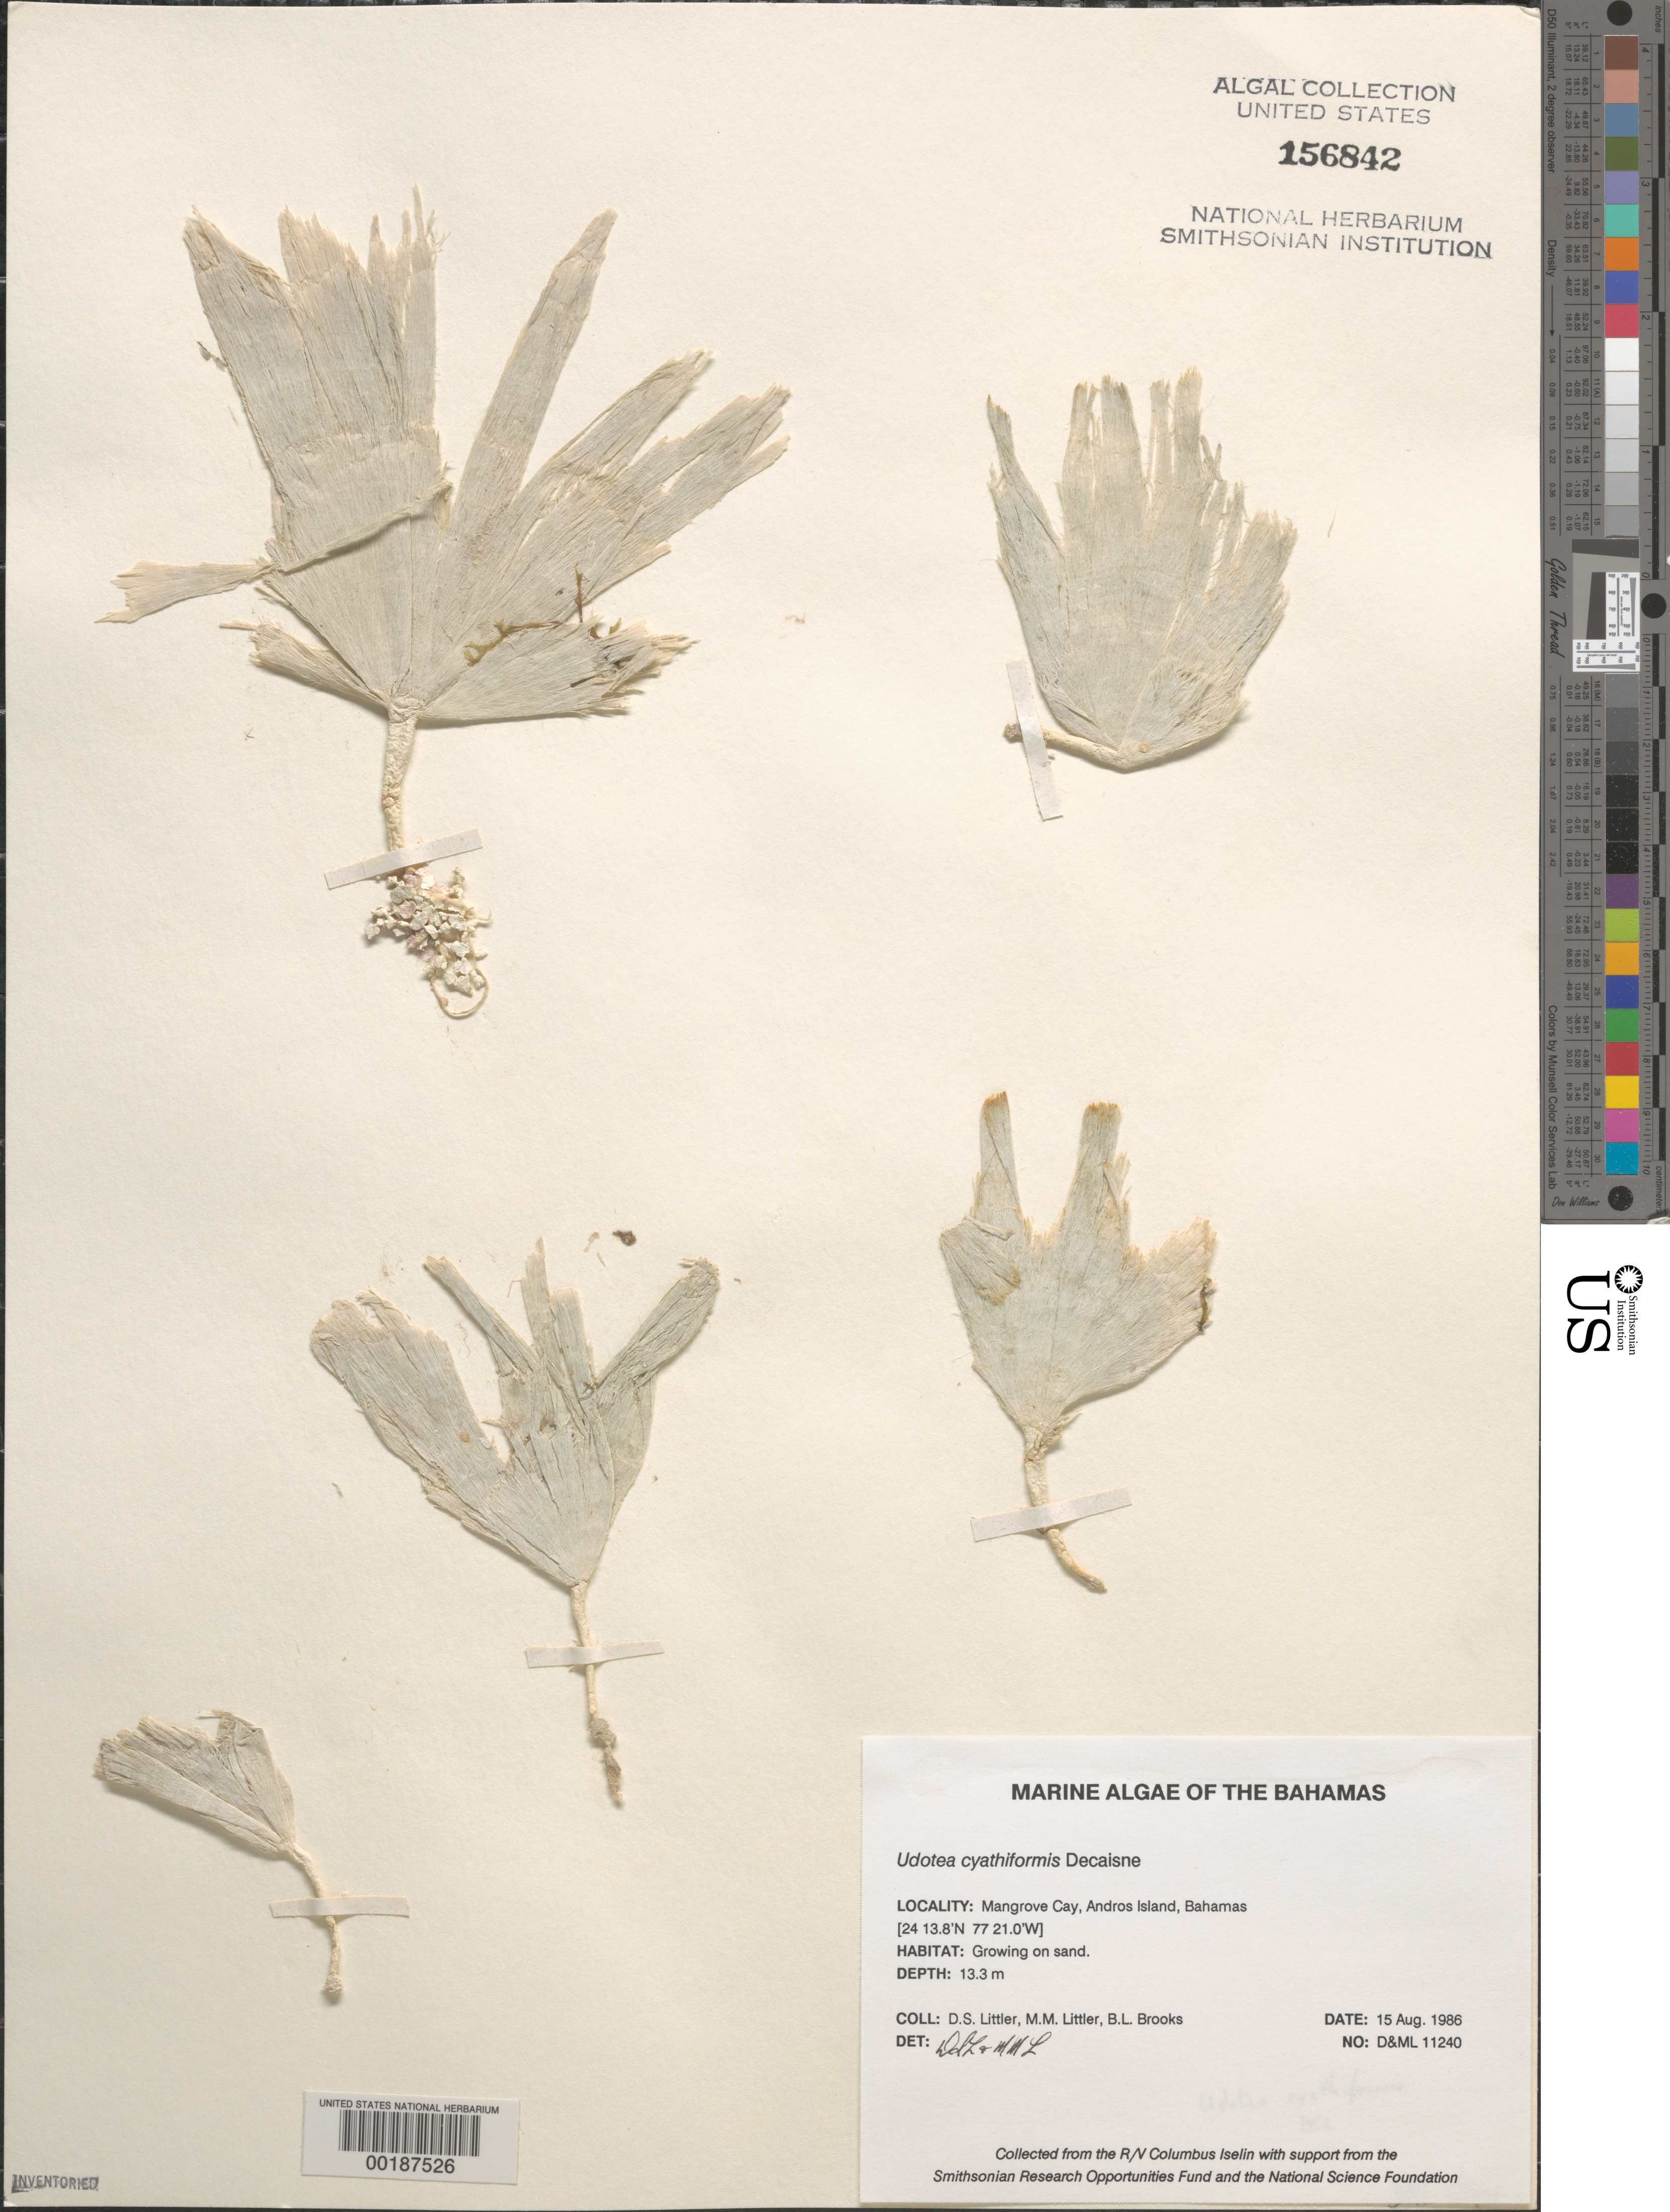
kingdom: Plantae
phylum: Chlorophyta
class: Ulvophyceae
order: Bryopsidales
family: Udoteaceae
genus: Udotea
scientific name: Udotea cyathiformis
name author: Decne.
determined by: Littler, D. S.; Littler, M. M.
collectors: D. S. Littler, M. M. Littler & B. Brooks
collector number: D&ML 11240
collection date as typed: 15 Aug 1986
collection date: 1986-08-15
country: Bahamas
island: Mangrove Cay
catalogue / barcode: US 156842